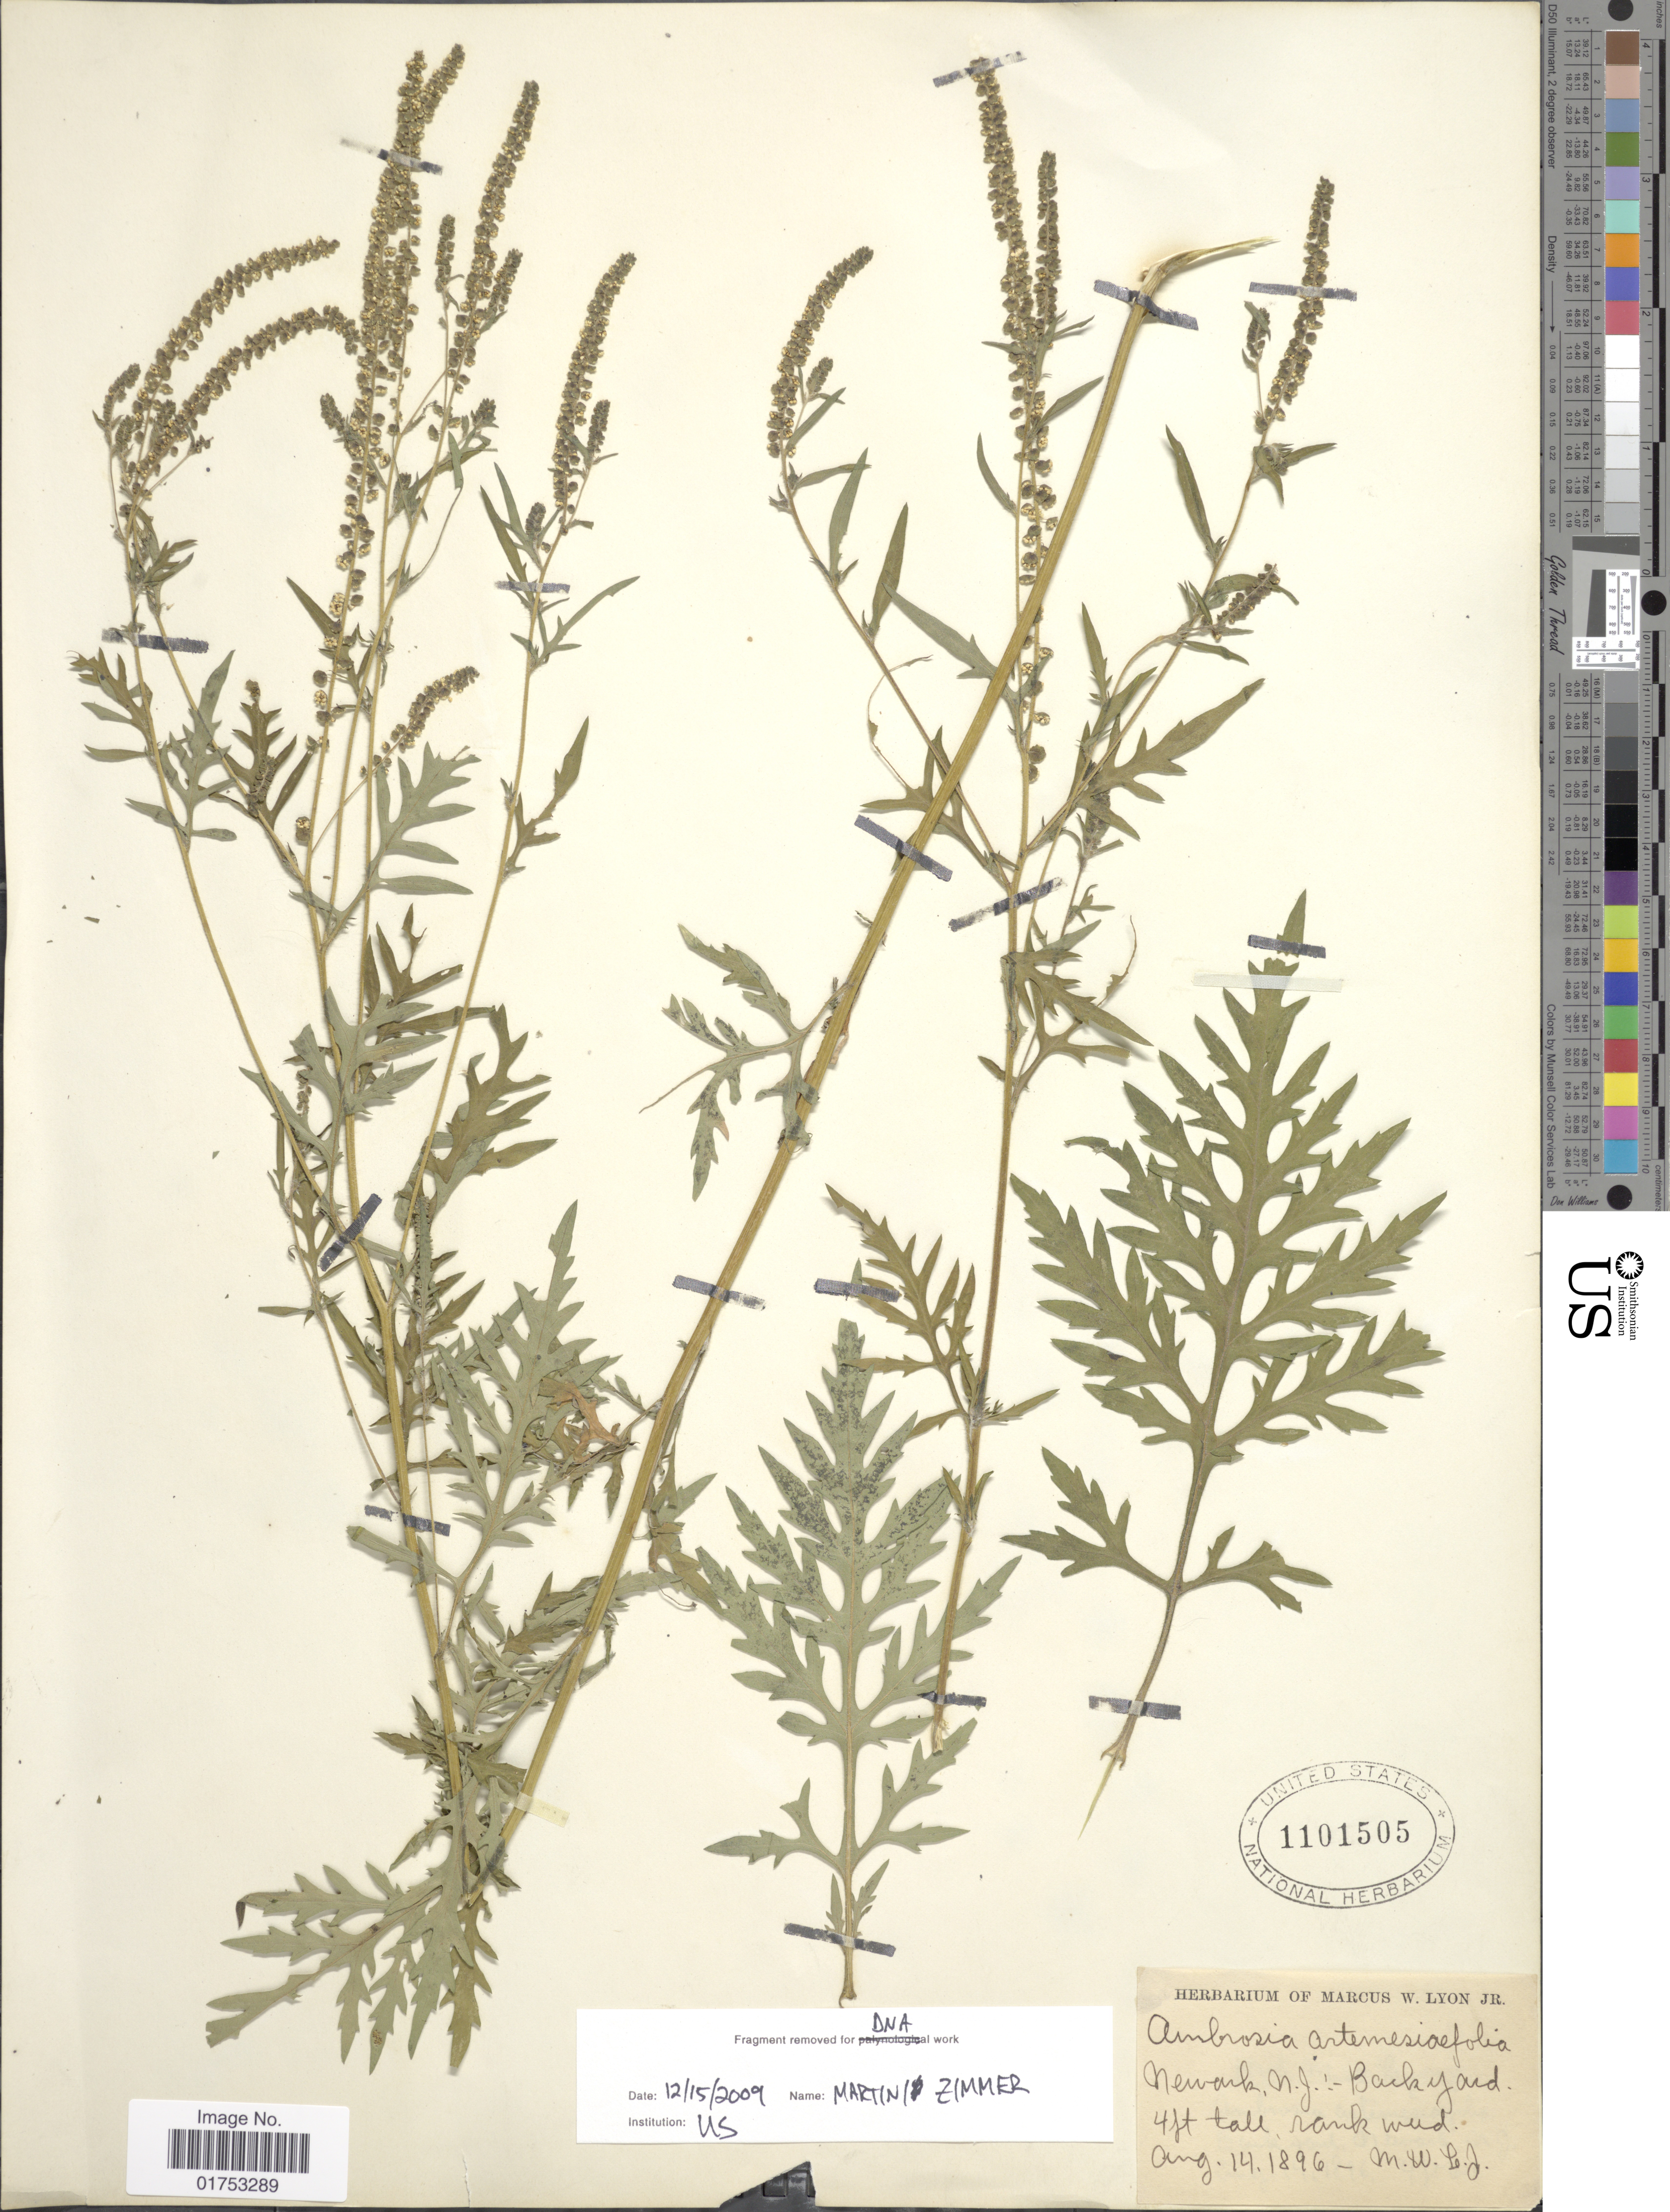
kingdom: Plantae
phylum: Tracheophyta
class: Magnoliopsida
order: Asterales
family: Asteraceae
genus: Ambrosia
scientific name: Ambrosia artemisiifolia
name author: L.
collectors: M. Lyon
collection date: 1896-08-14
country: United States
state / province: New Jersey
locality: Newark, N. J., Back Yard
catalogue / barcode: US 1101505